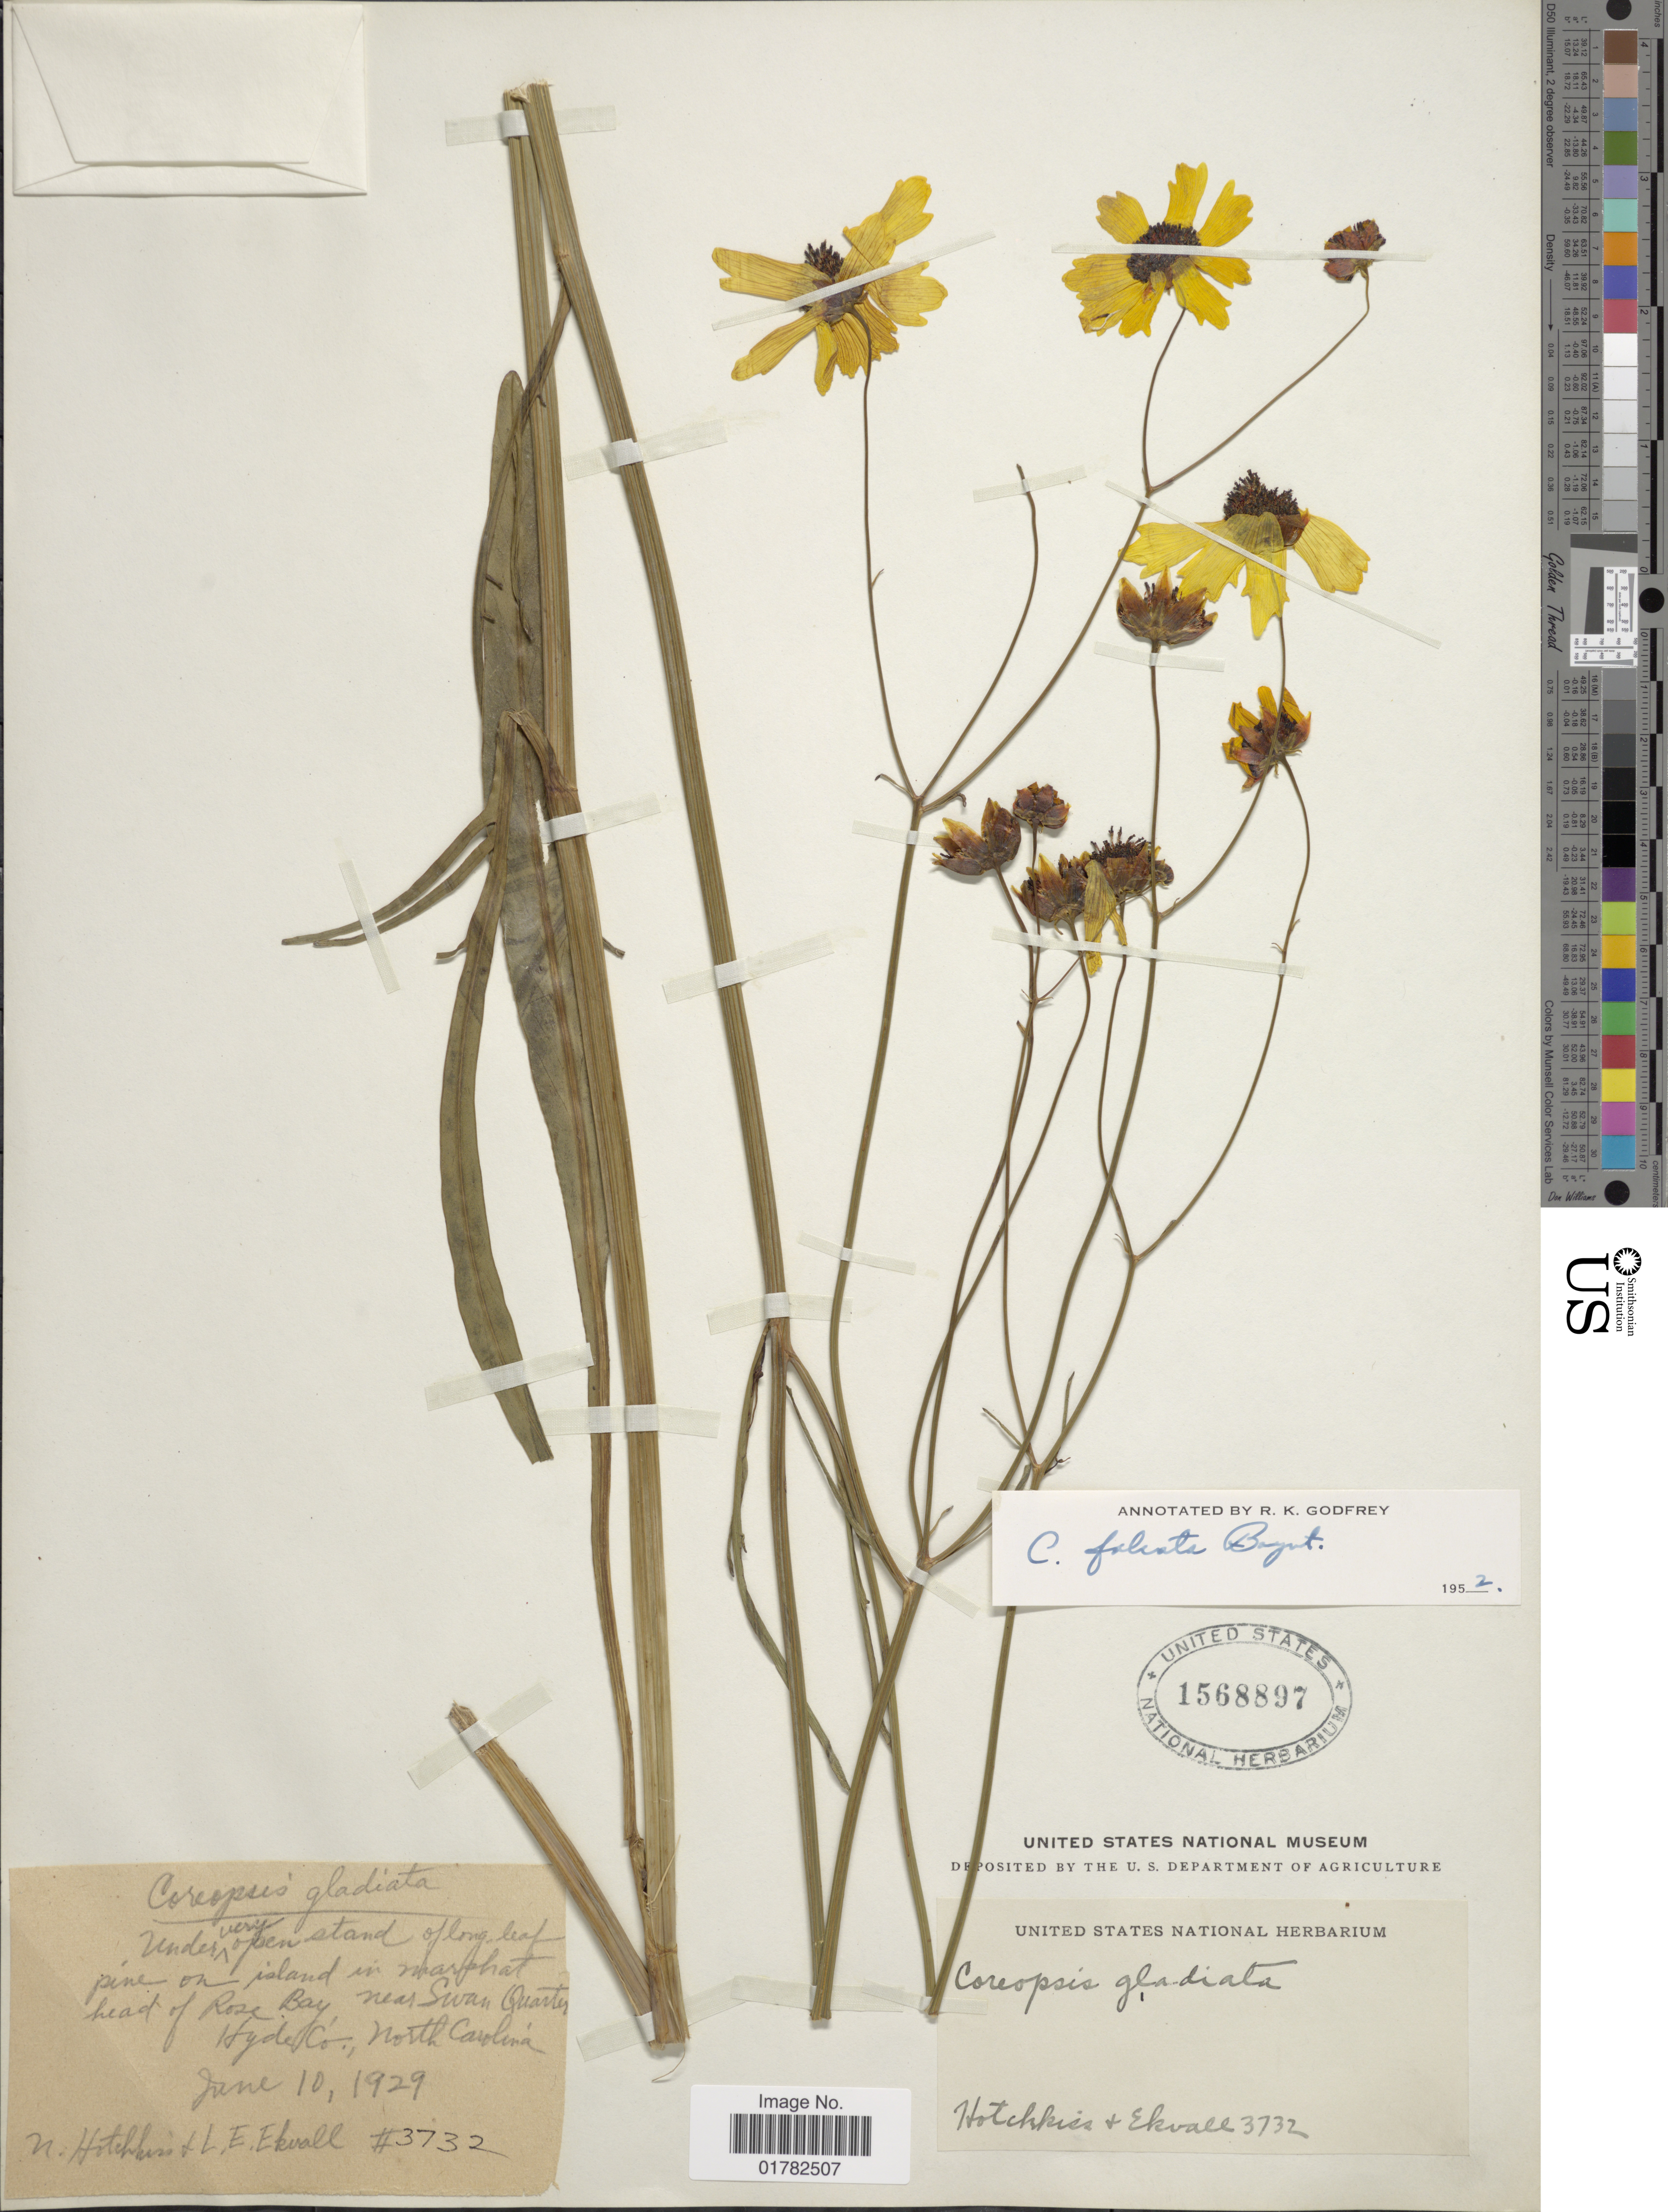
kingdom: Plantae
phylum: Tracheophyta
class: Magnoliopsida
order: Asterales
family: Asteraceae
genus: Coreopsis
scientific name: Coreopsis falcata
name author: F.E. Boynton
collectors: L. Ekvall & L. Ekvall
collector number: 3732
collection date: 1929-06-10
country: United States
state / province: North Carolina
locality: Under very open stand of long leaf pine on islnd in marshat head of Rose Bay, near Swan Quarter Hyde Co.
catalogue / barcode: US 1568897